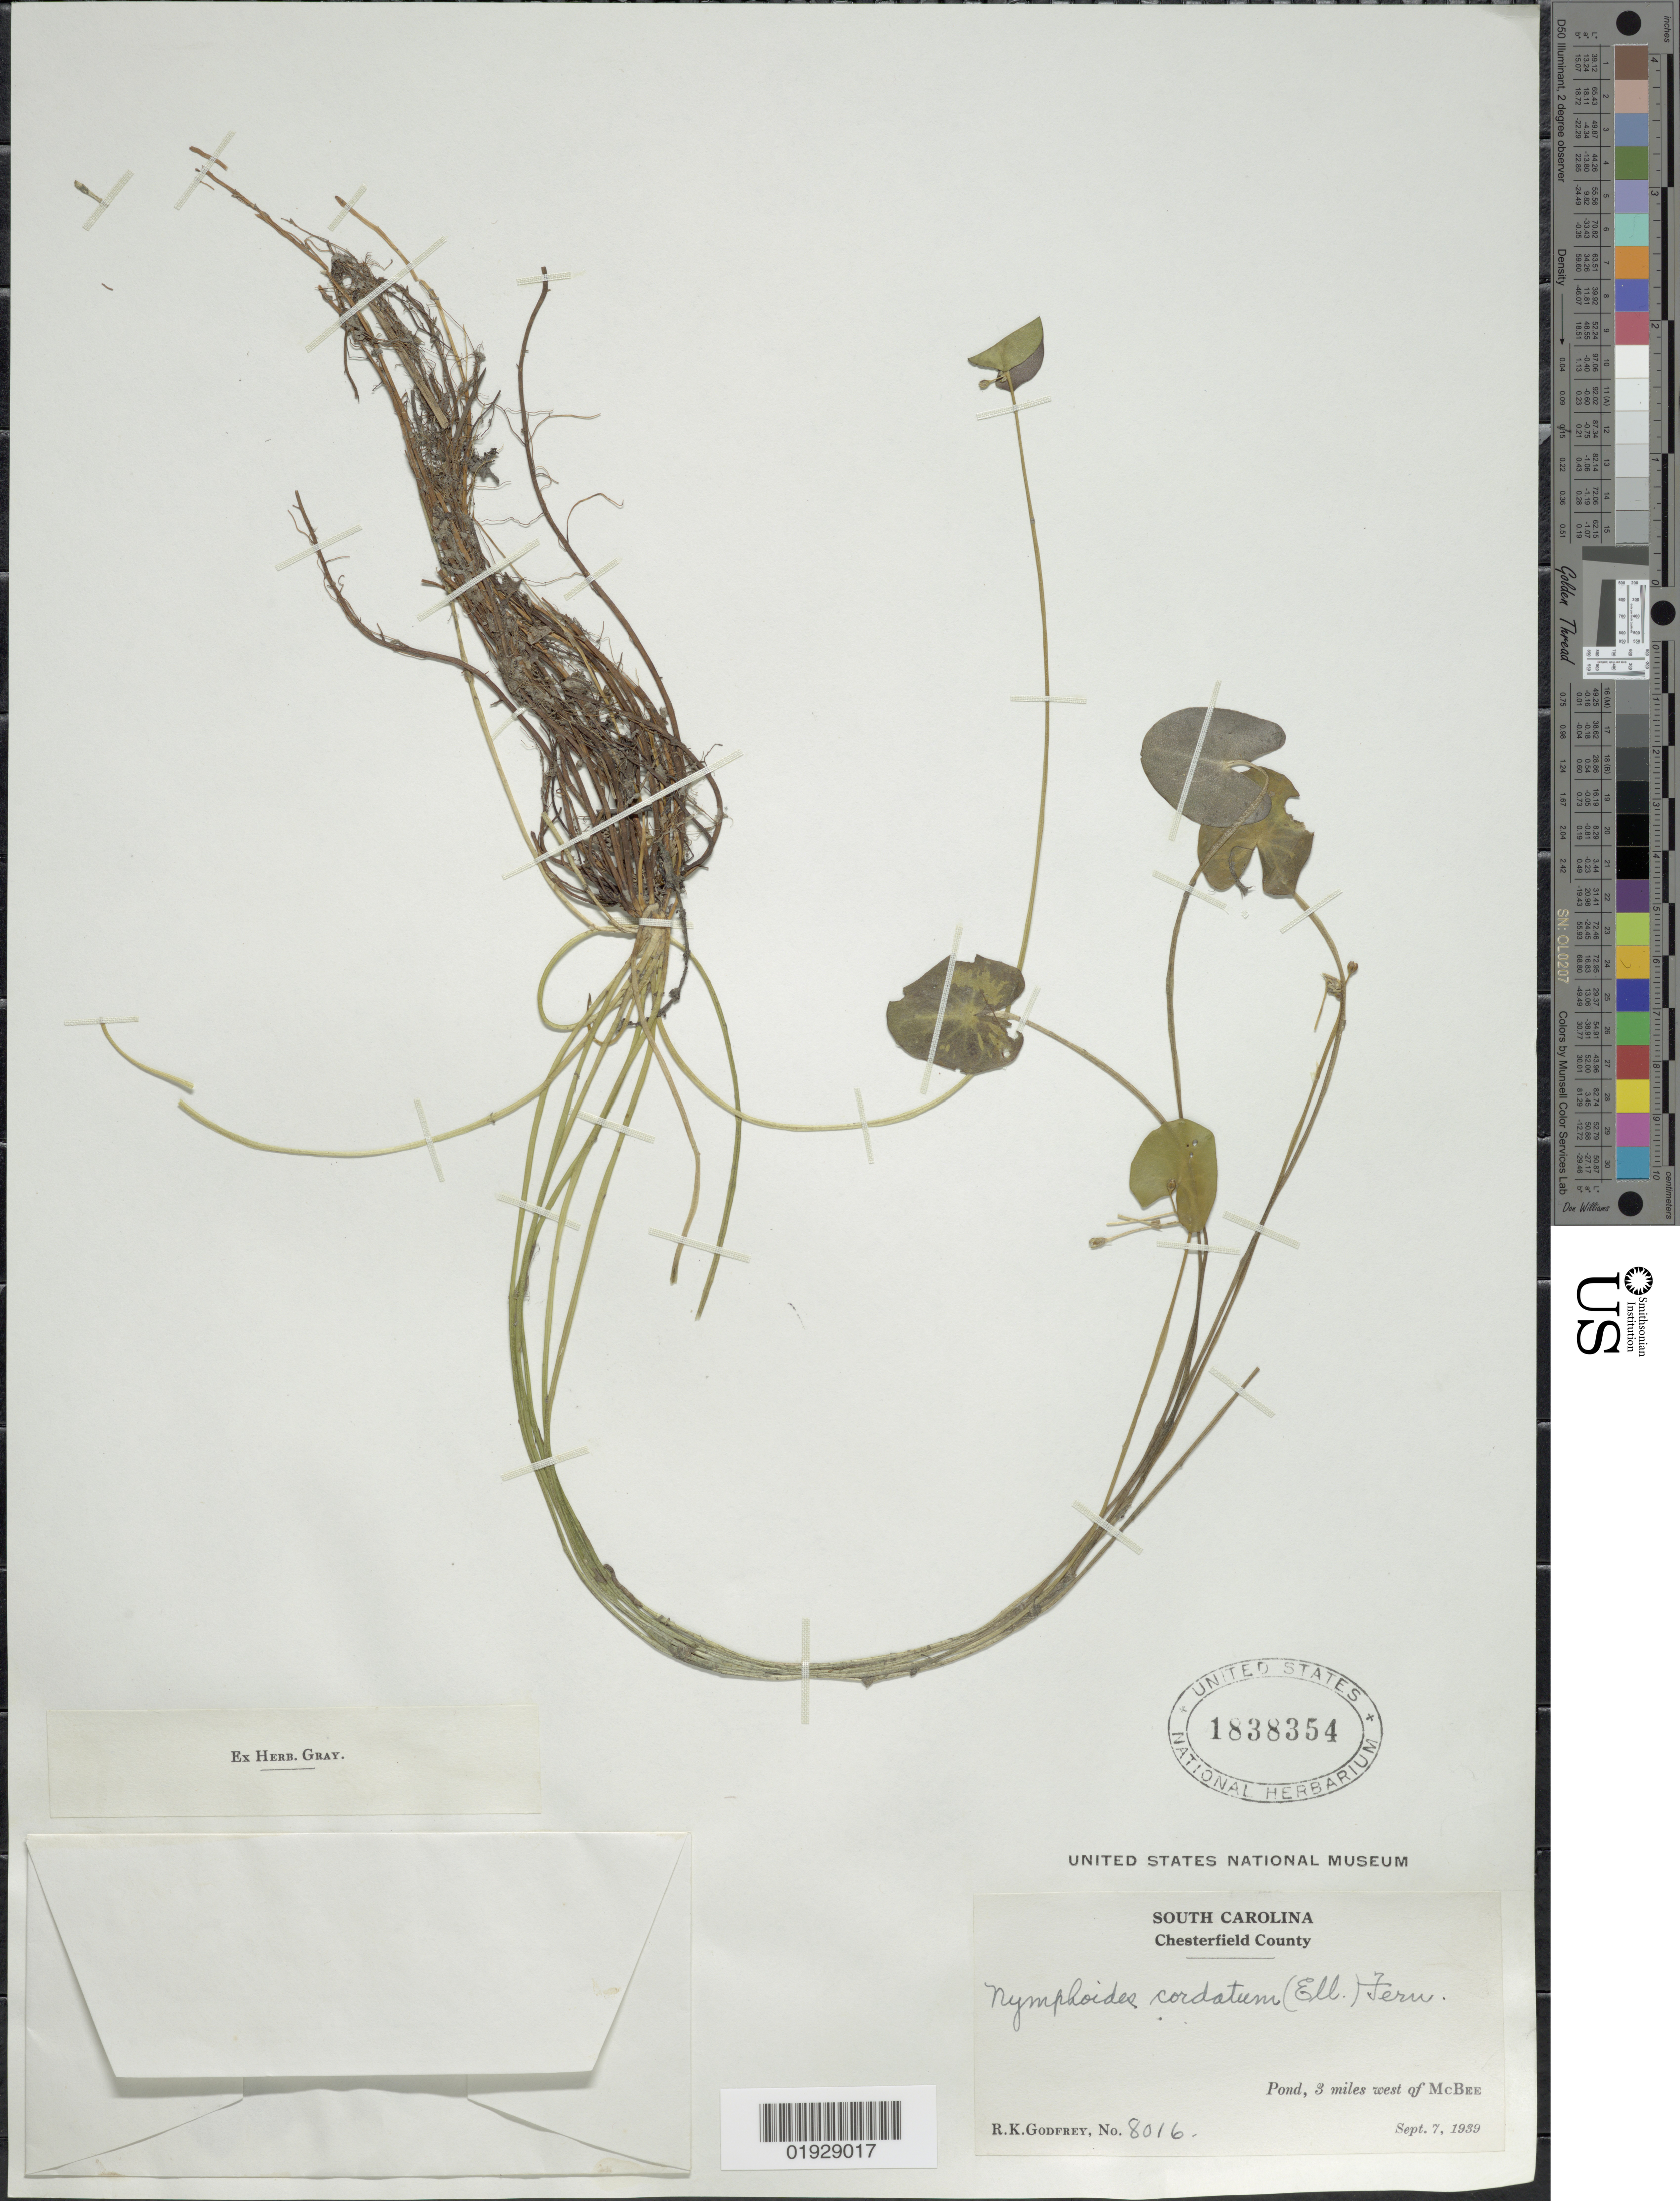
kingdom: Plantae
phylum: Tracheophyta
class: Magnoliopsida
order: Asterales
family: Menyanthaceae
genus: Nymphoides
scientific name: Nymphoides cordata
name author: (Elliot) Fernald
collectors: R. K. Godfrey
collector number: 8016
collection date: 1939-09-07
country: United States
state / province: South Carolina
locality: Chesterfield County, Pond, 3 miles west of McBee.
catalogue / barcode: US 1838354